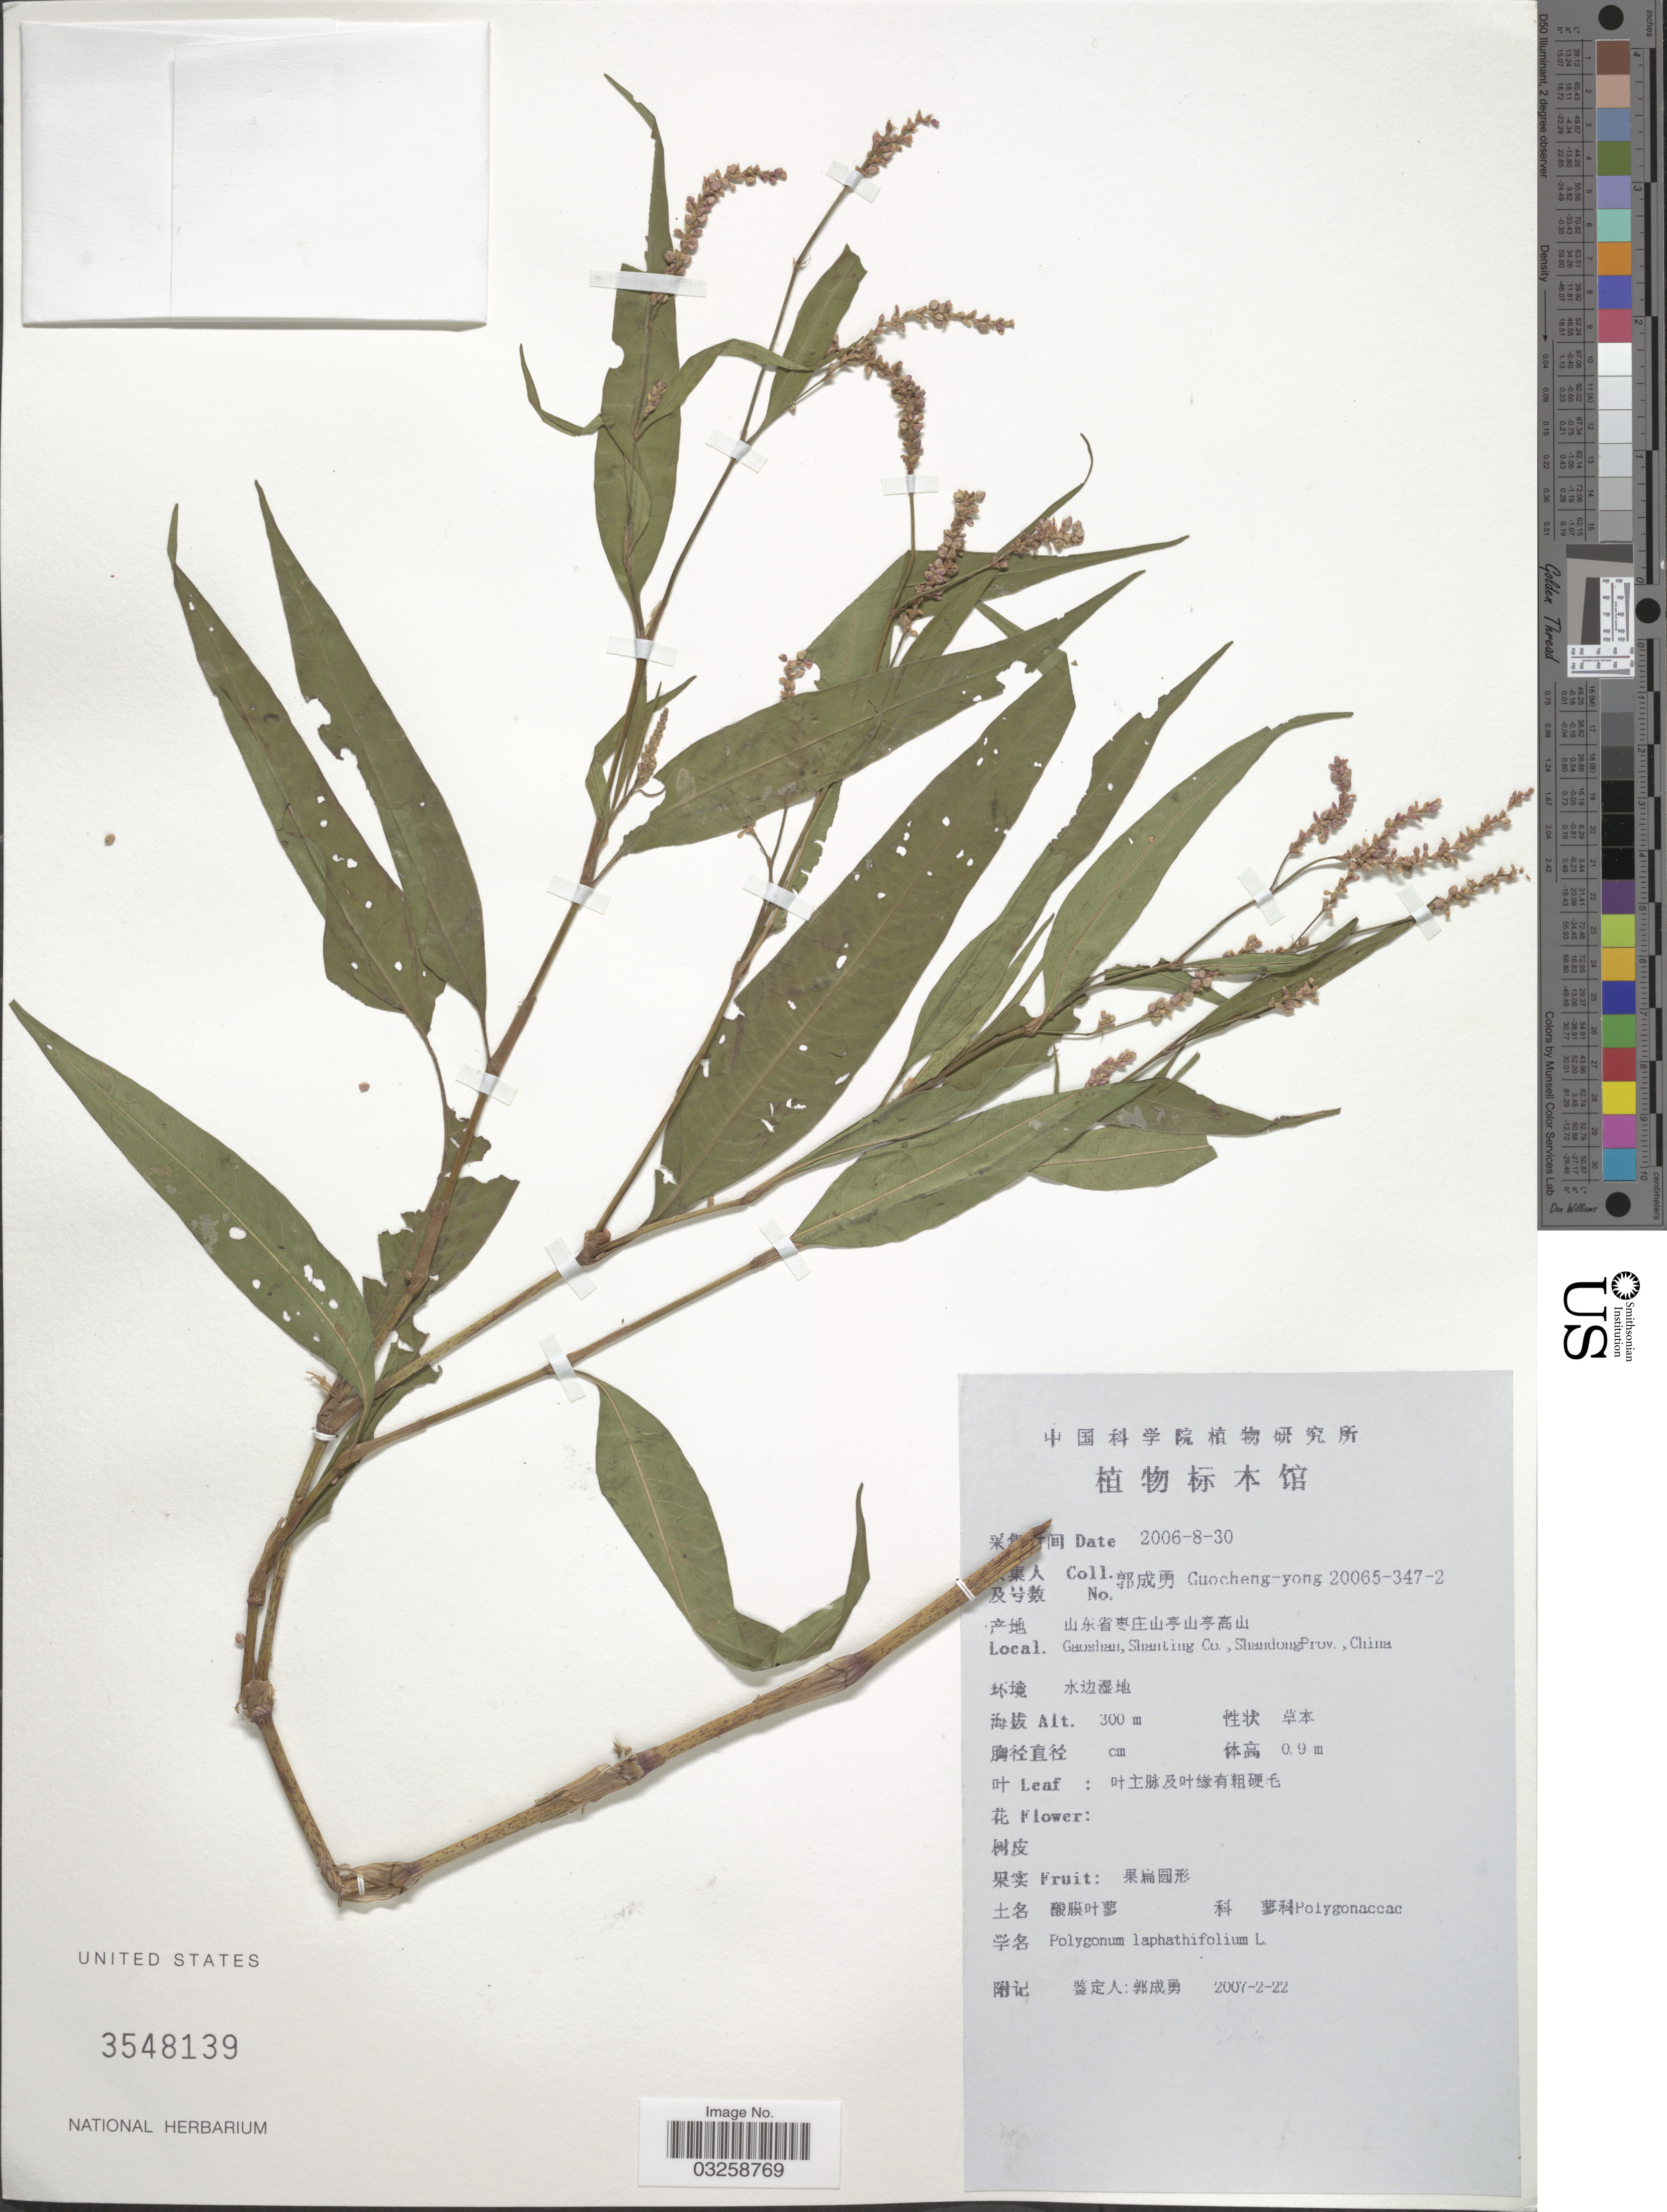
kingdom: Plantae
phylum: Tracheophyta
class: Magnoliopsida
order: Caryophyllales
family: Polygonaceae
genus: Polygonum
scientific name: Polygonum lapathifolium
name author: L.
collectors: Guo cheng-yong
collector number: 20065-347-2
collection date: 2006-08-30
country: China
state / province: Shandong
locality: Gaoshan, Shanting Co.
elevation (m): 300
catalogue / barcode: US 3548139